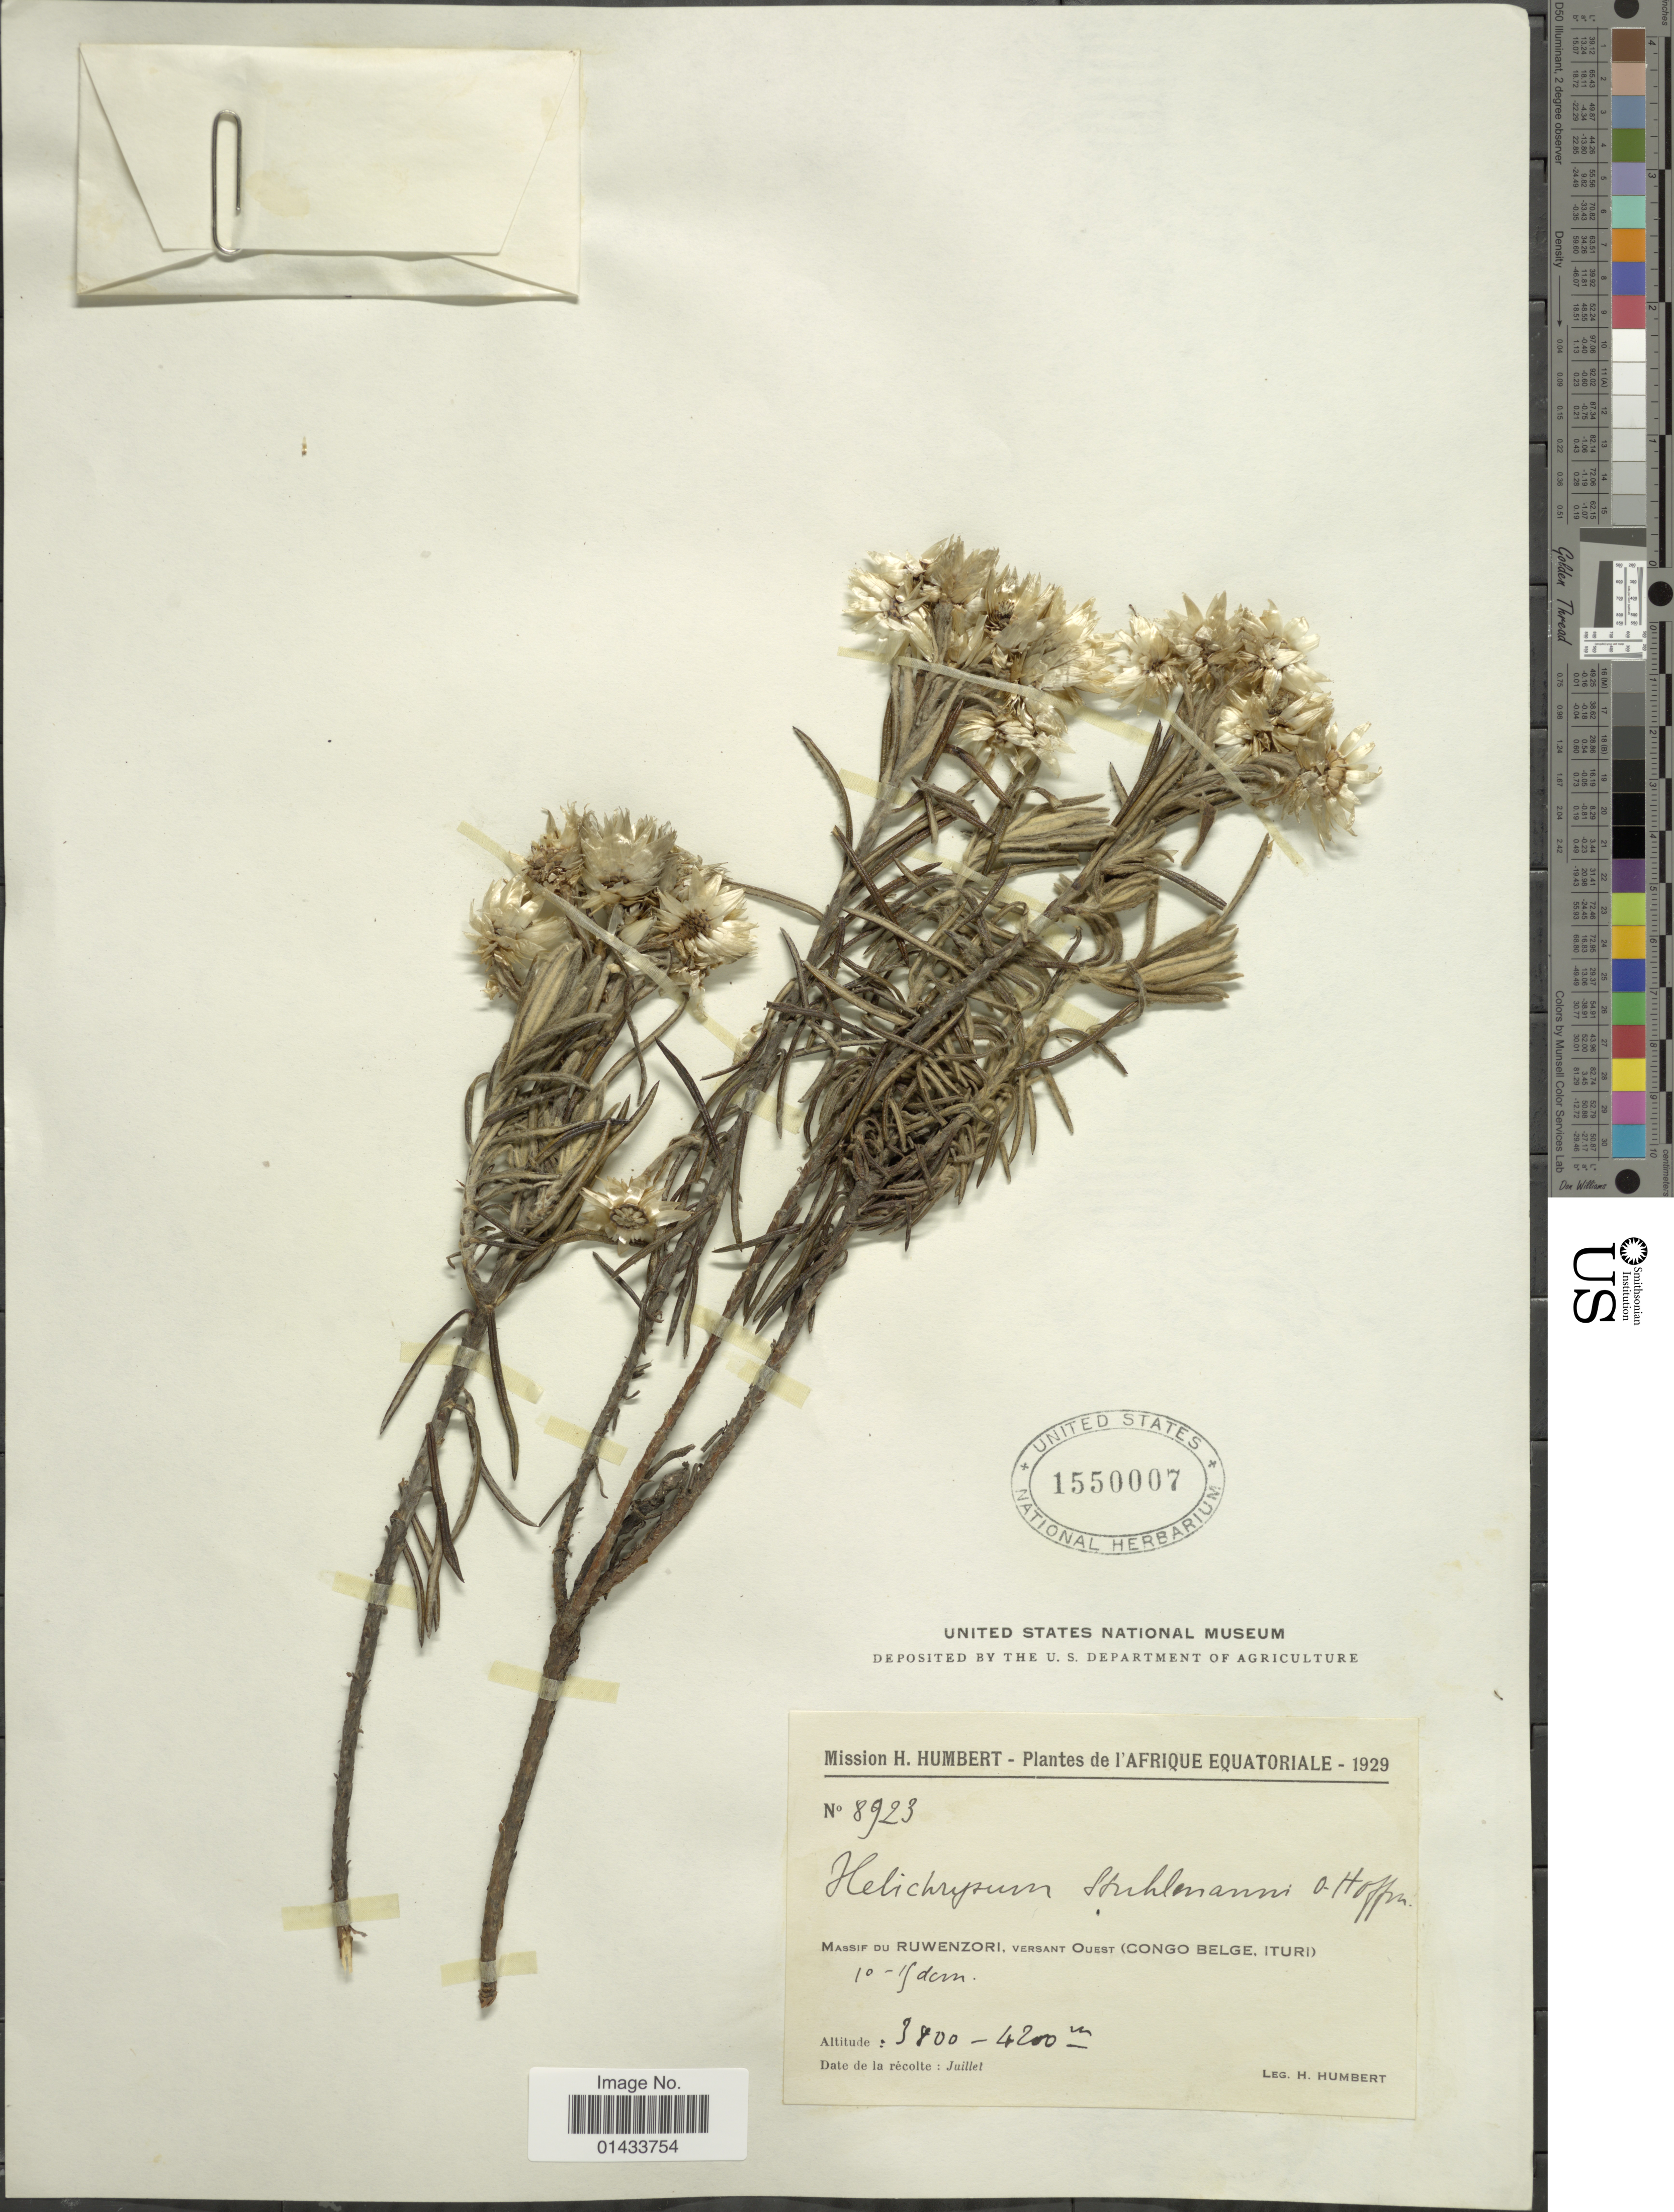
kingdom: Plantae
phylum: Tracheophyta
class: Magnoliopsida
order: Asterales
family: Asteraceae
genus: Helichrysum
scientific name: Helichrysum stuhlmannii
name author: O. Hoffm.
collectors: H. Humbert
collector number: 8923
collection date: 1929-07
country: Congo, Democratic Republic of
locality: Massif du Ruwenzori, Versant Ouest (Congo Belge, Ituri)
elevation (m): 3800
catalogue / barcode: US 1550007